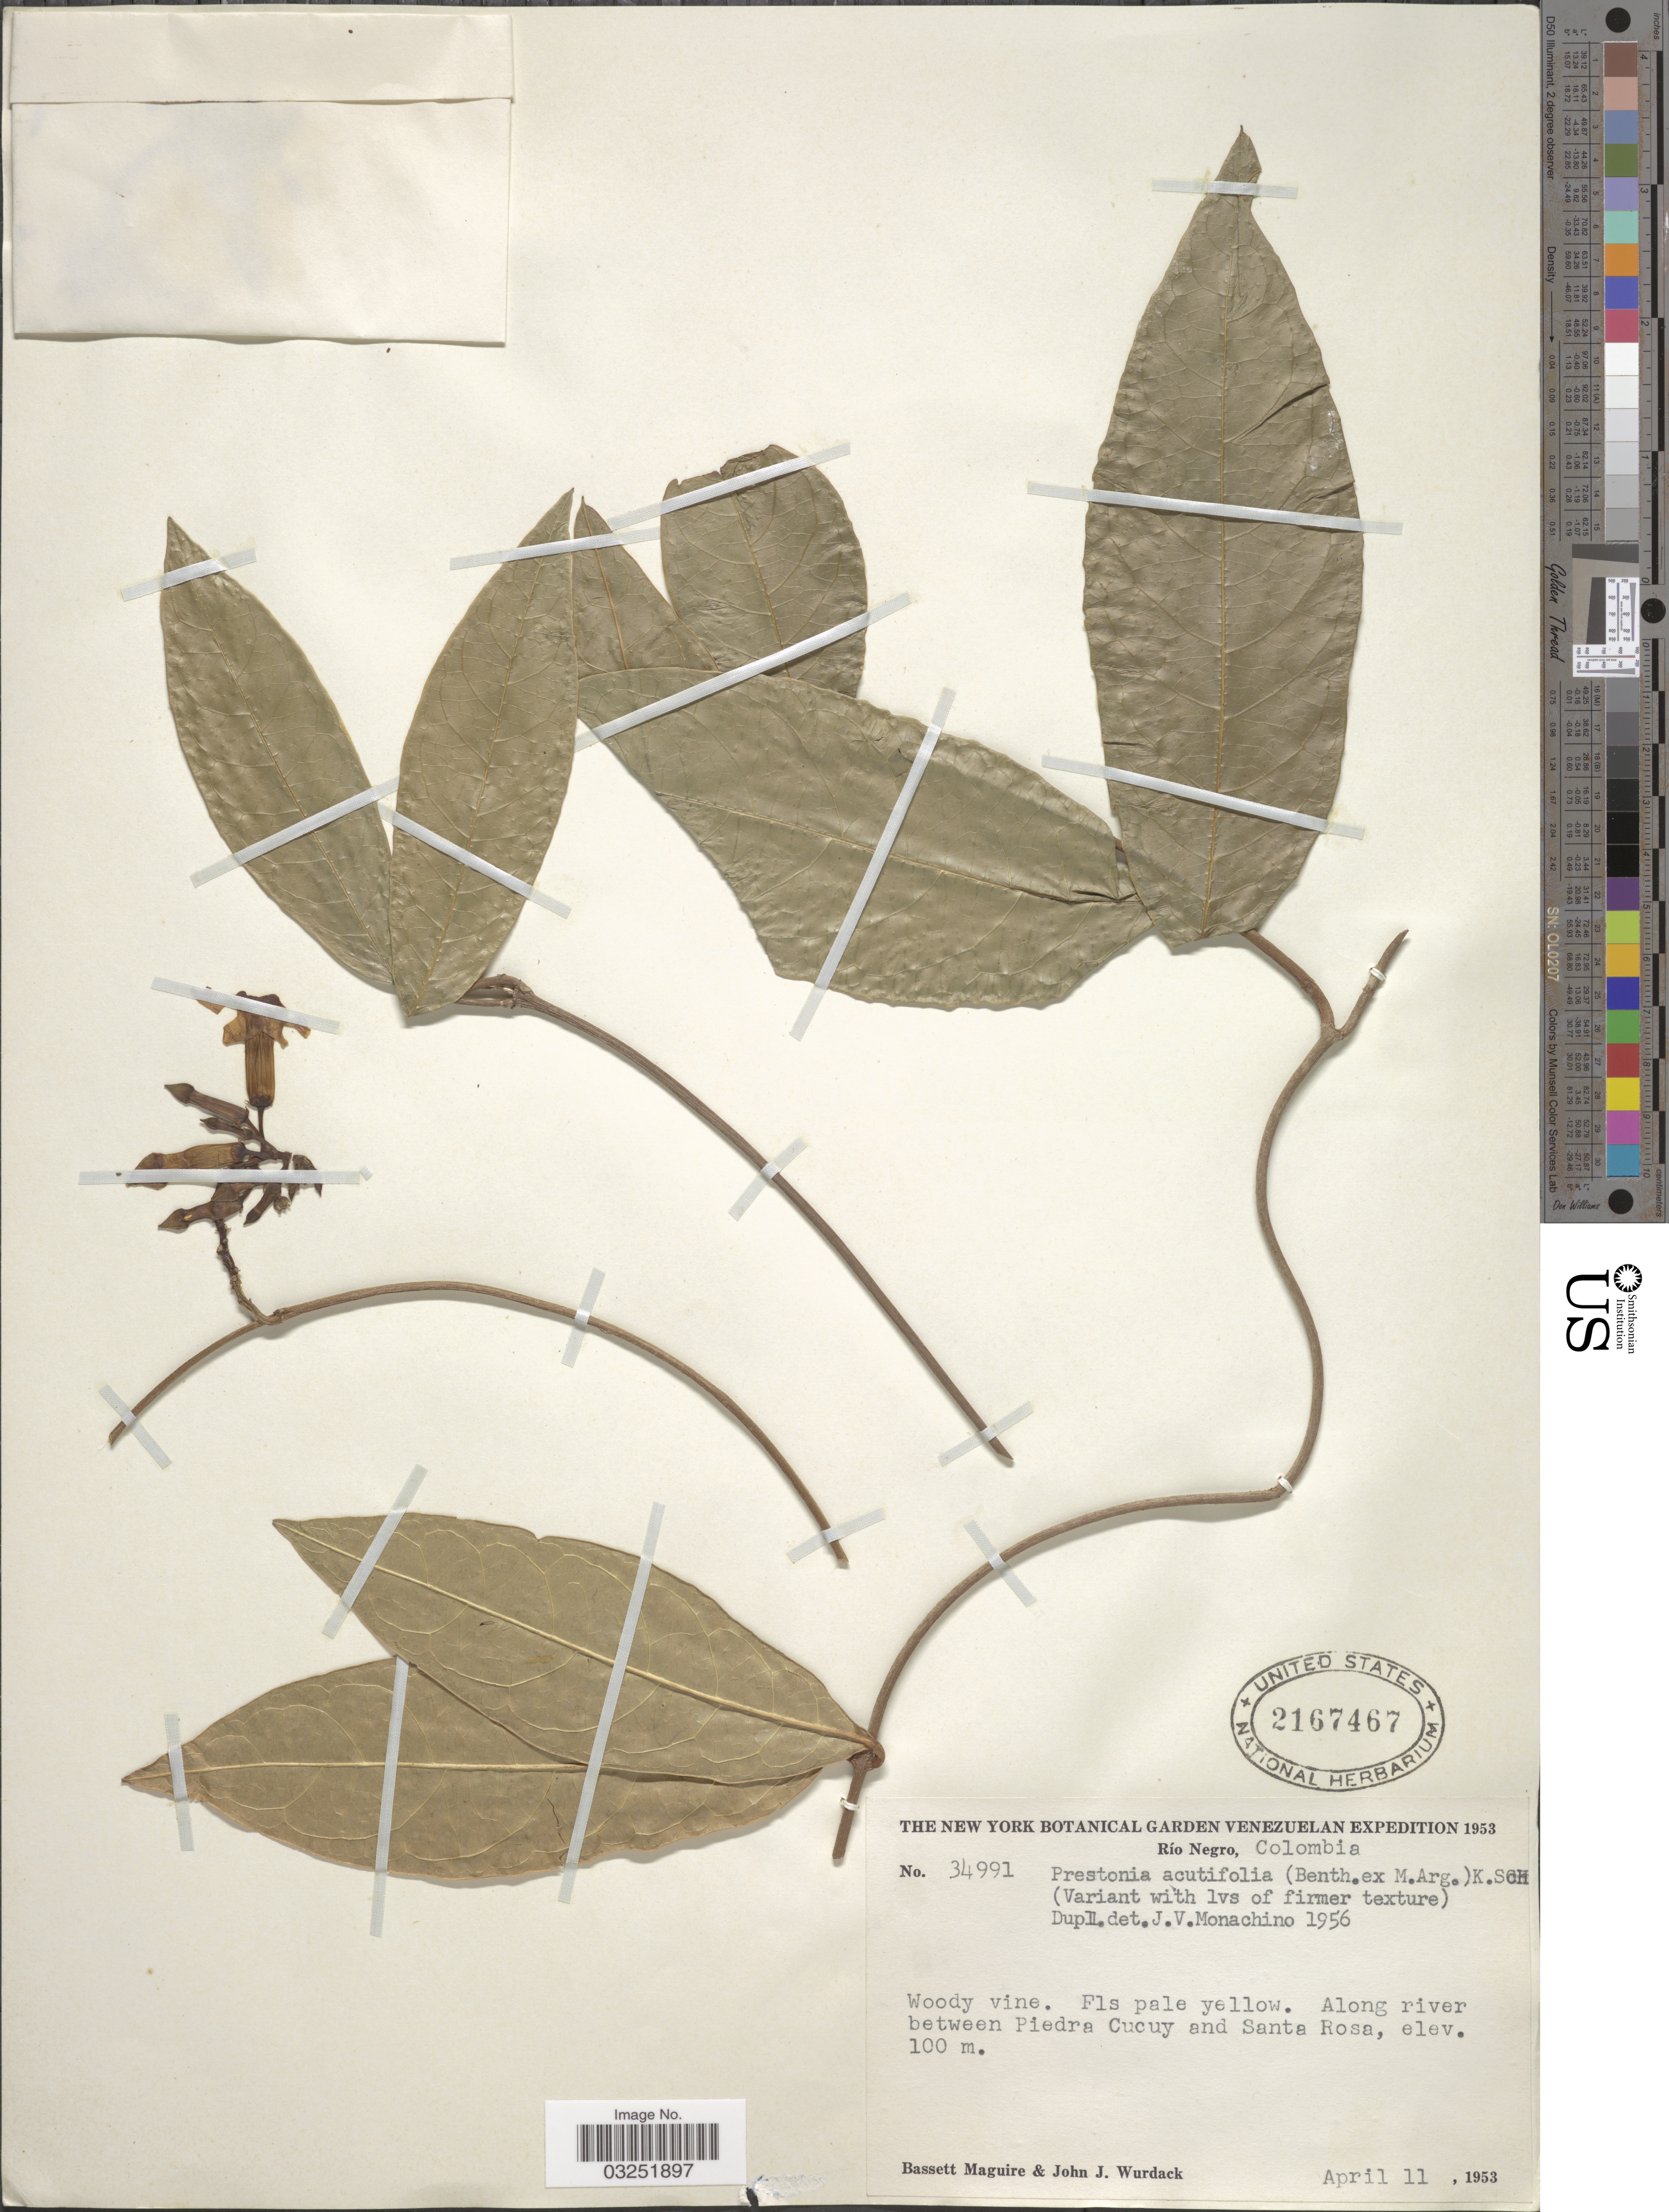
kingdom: Plantae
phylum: Tracheophyta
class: Magnoliopsida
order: Gentianales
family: Apocynaceae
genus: Prestonia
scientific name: Prestonia acutifolia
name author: (Benth. & Müll. Arg.) K. Schum.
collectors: B. Maguire & J. J. Wurdack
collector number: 34991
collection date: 1953-04-11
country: Colombia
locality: Río Negro, Along river between Piedra Cucuy and Santa Rosa.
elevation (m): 100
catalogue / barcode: US 2167467